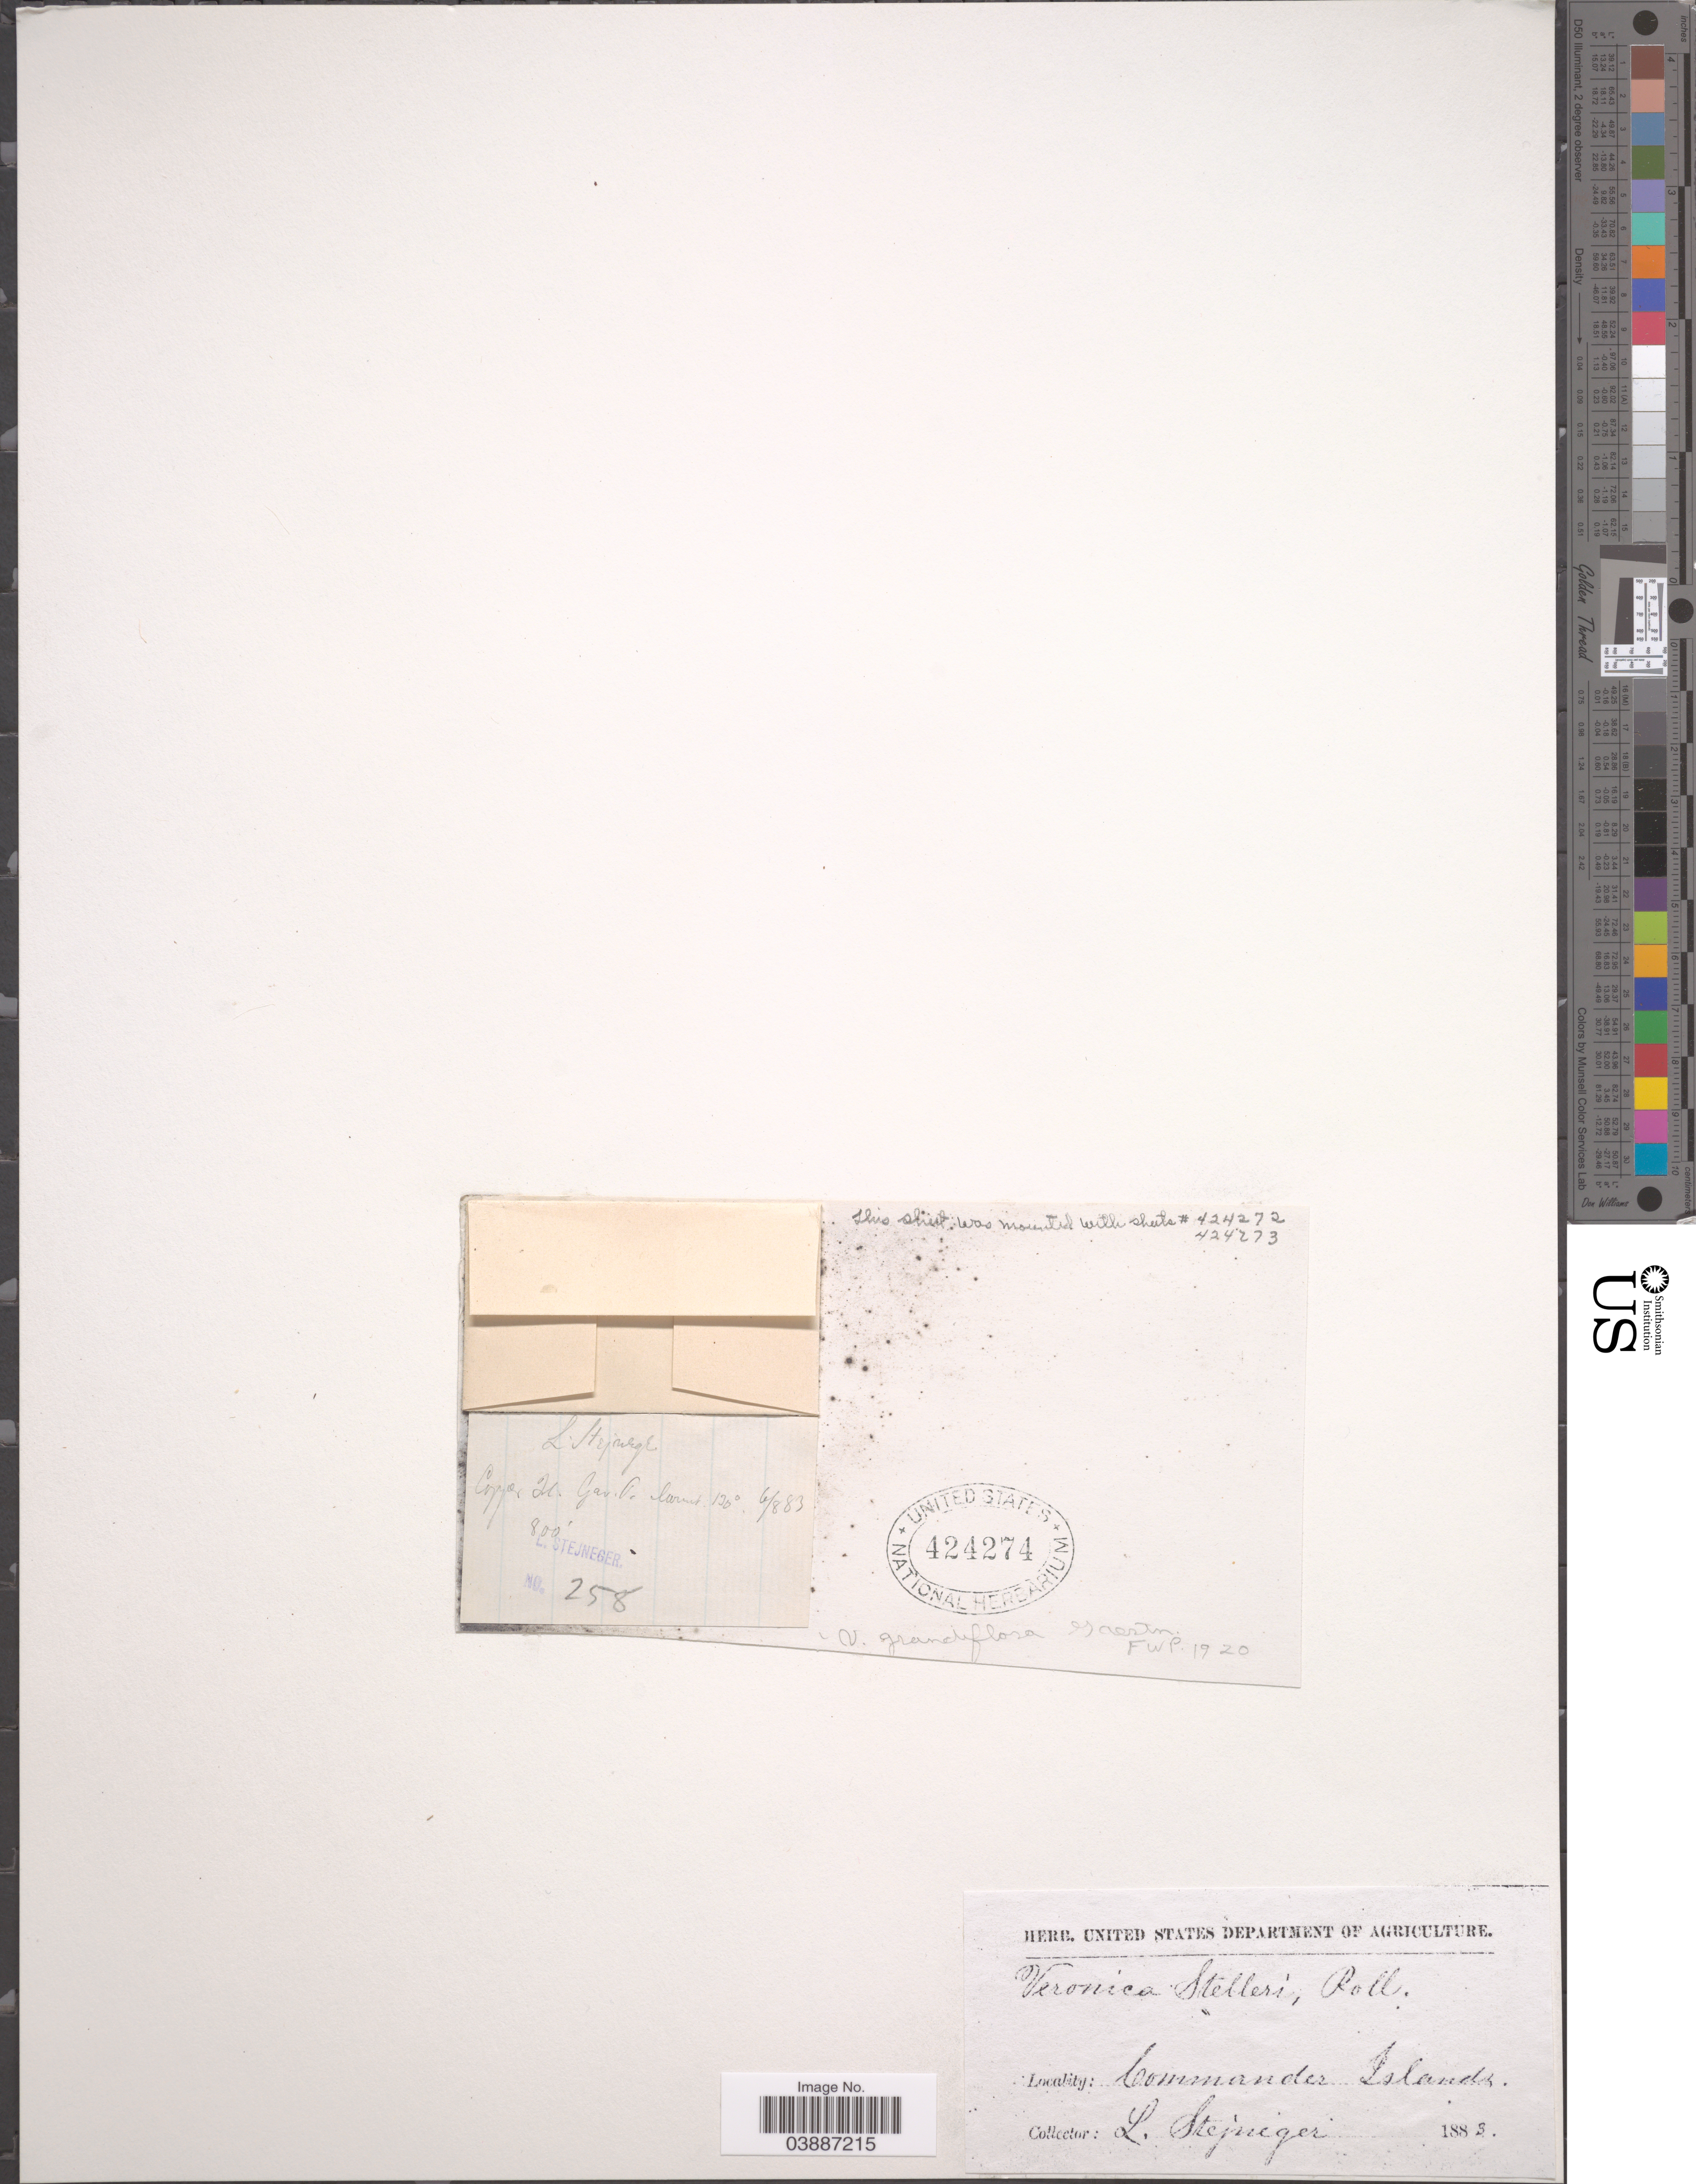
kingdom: Plantae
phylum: Tracheophyta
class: Magnoliopsida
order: Lamiales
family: Plantaginaceae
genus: Veronica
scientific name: Veronica grandiflora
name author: Gaertn.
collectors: L. Stejneger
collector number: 258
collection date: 1883-08-06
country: Russian Federation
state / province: Kamchatka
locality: Copper Is. Gav. Pa. Comm. 130°. Commander Islands.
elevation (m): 244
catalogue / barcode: US 424274